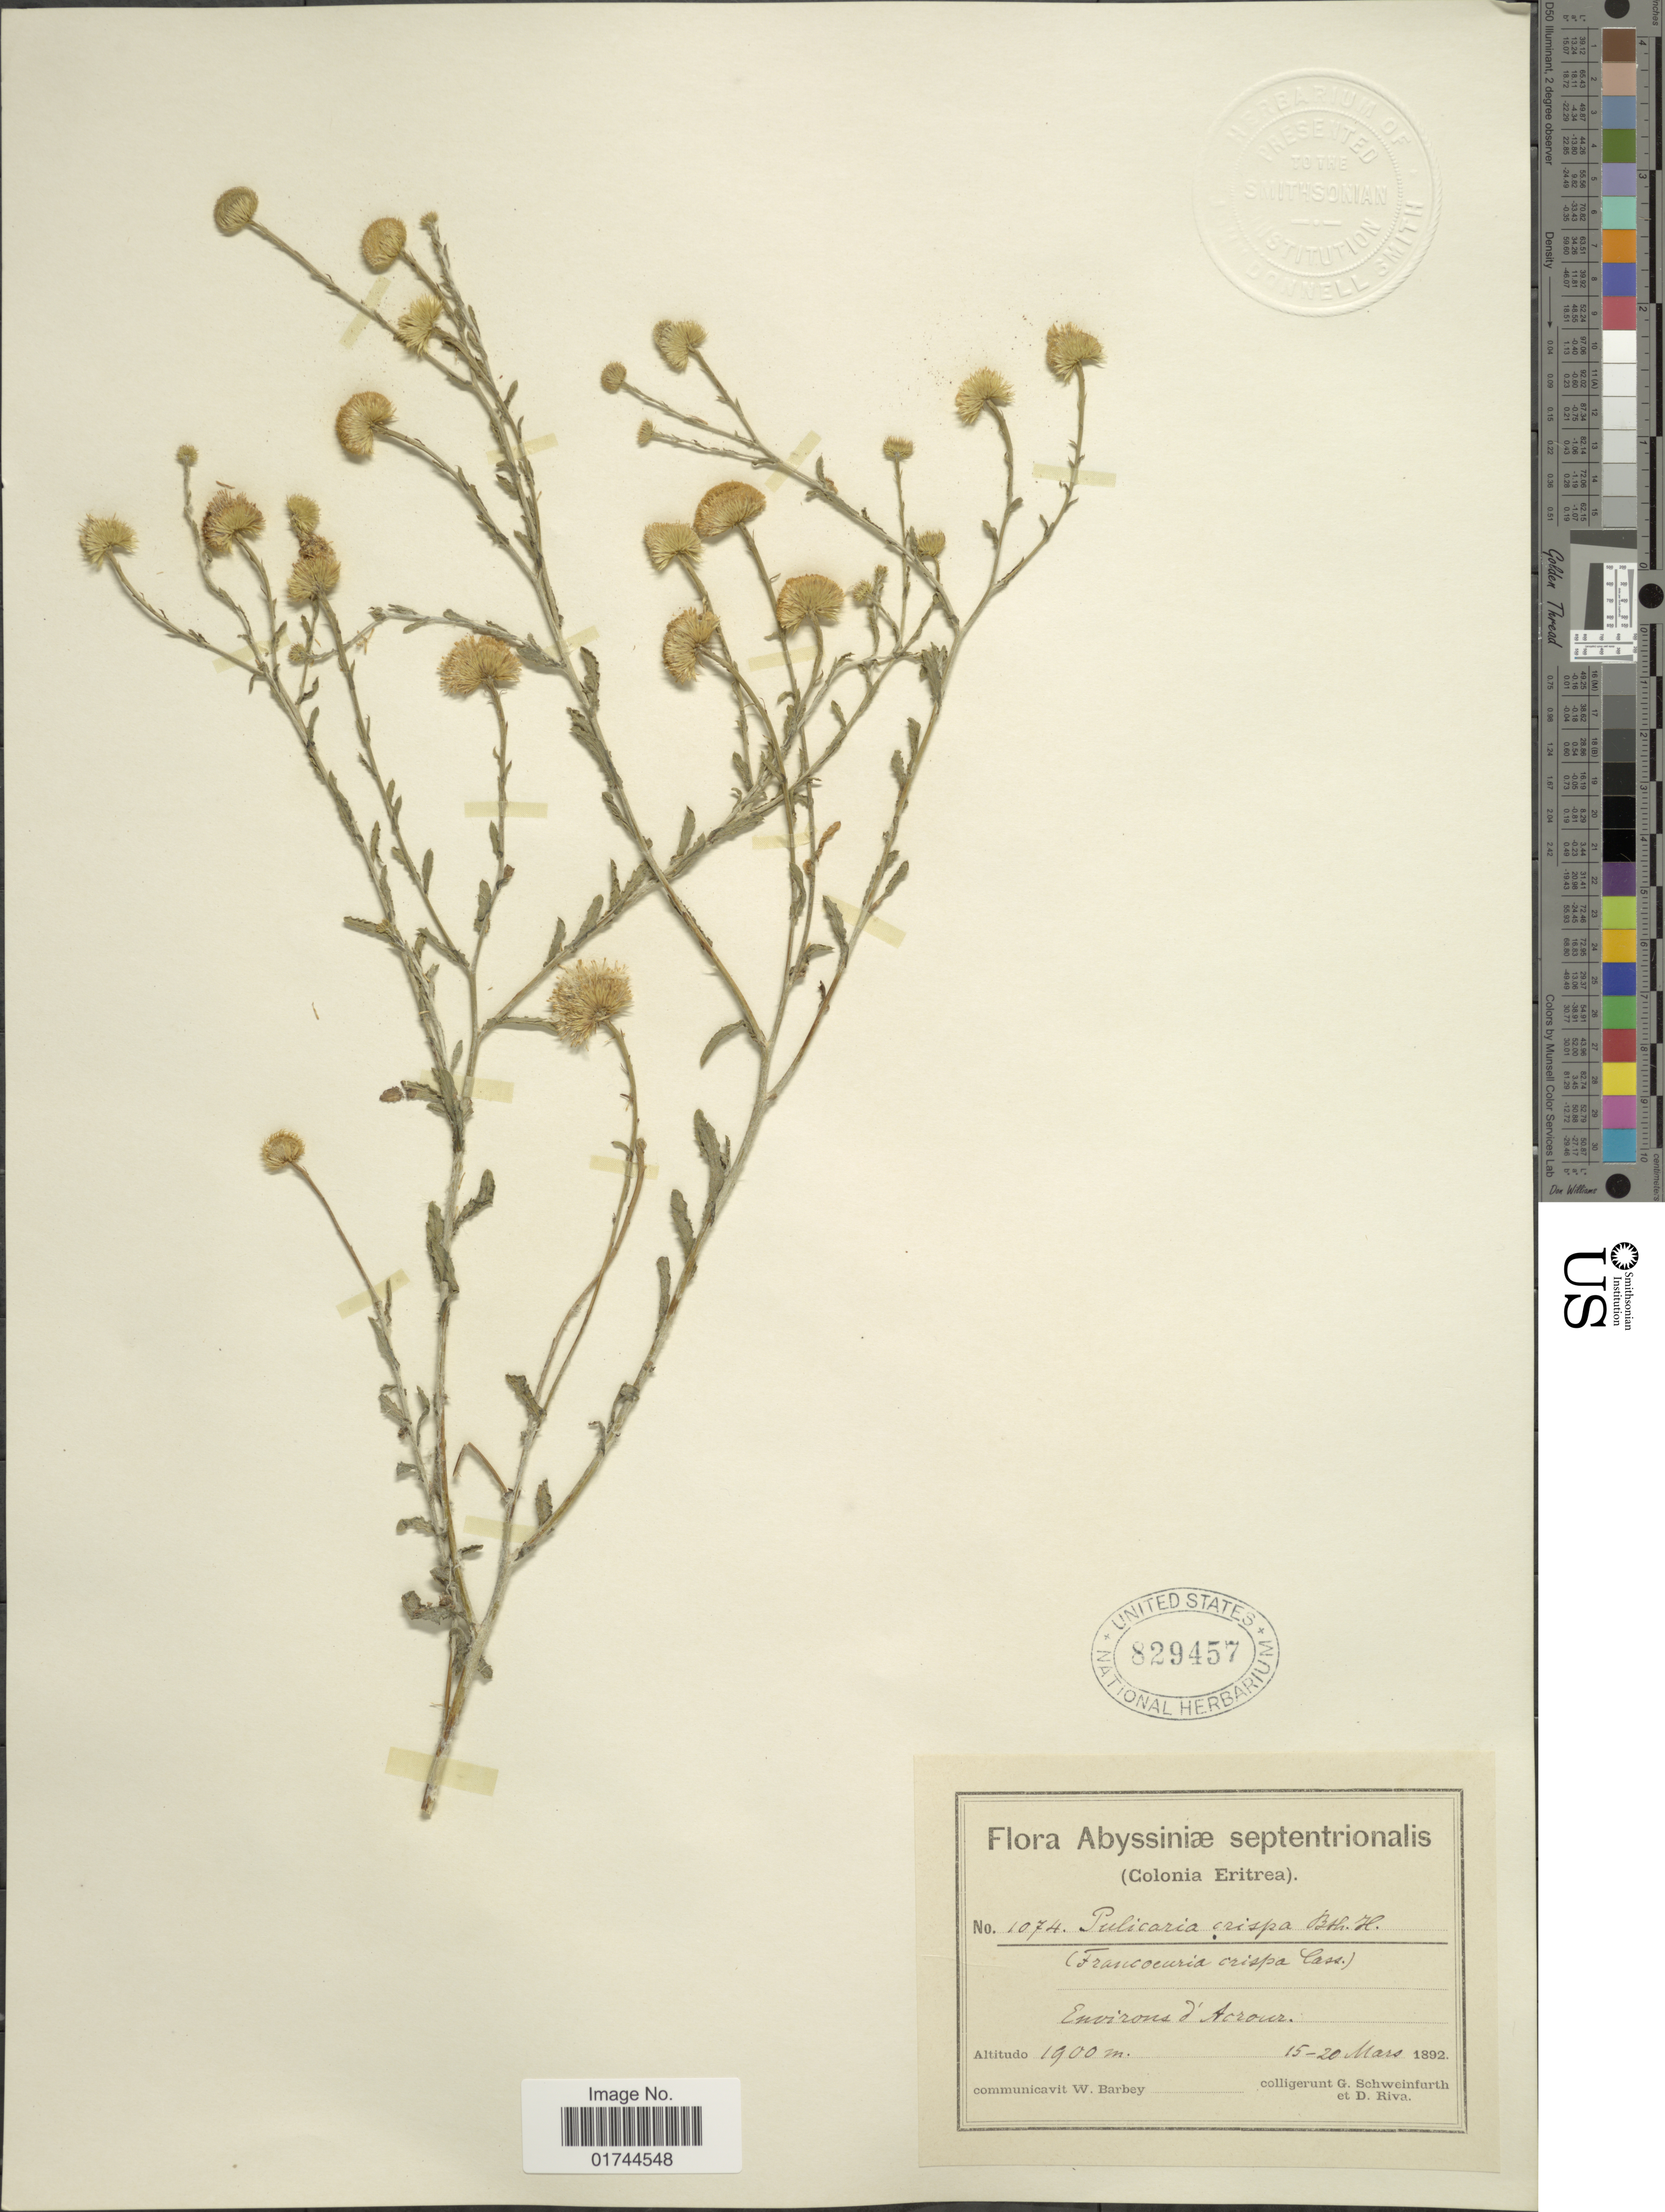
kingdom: Plantae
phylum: Tracheophyta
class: Magnoliopsida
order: Asterales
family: Asteraceae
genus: Pulicaria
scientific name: Pulicaria crispa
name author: Sch. Bip.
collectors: G. A. Schweinfurth (herbarium) & D. Riva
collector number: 1074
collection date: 1892-03-15/1892-03-20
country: Eritrea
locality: Abyssiniae, Environs d'Aorour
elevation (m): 1900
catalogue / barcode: US 829457